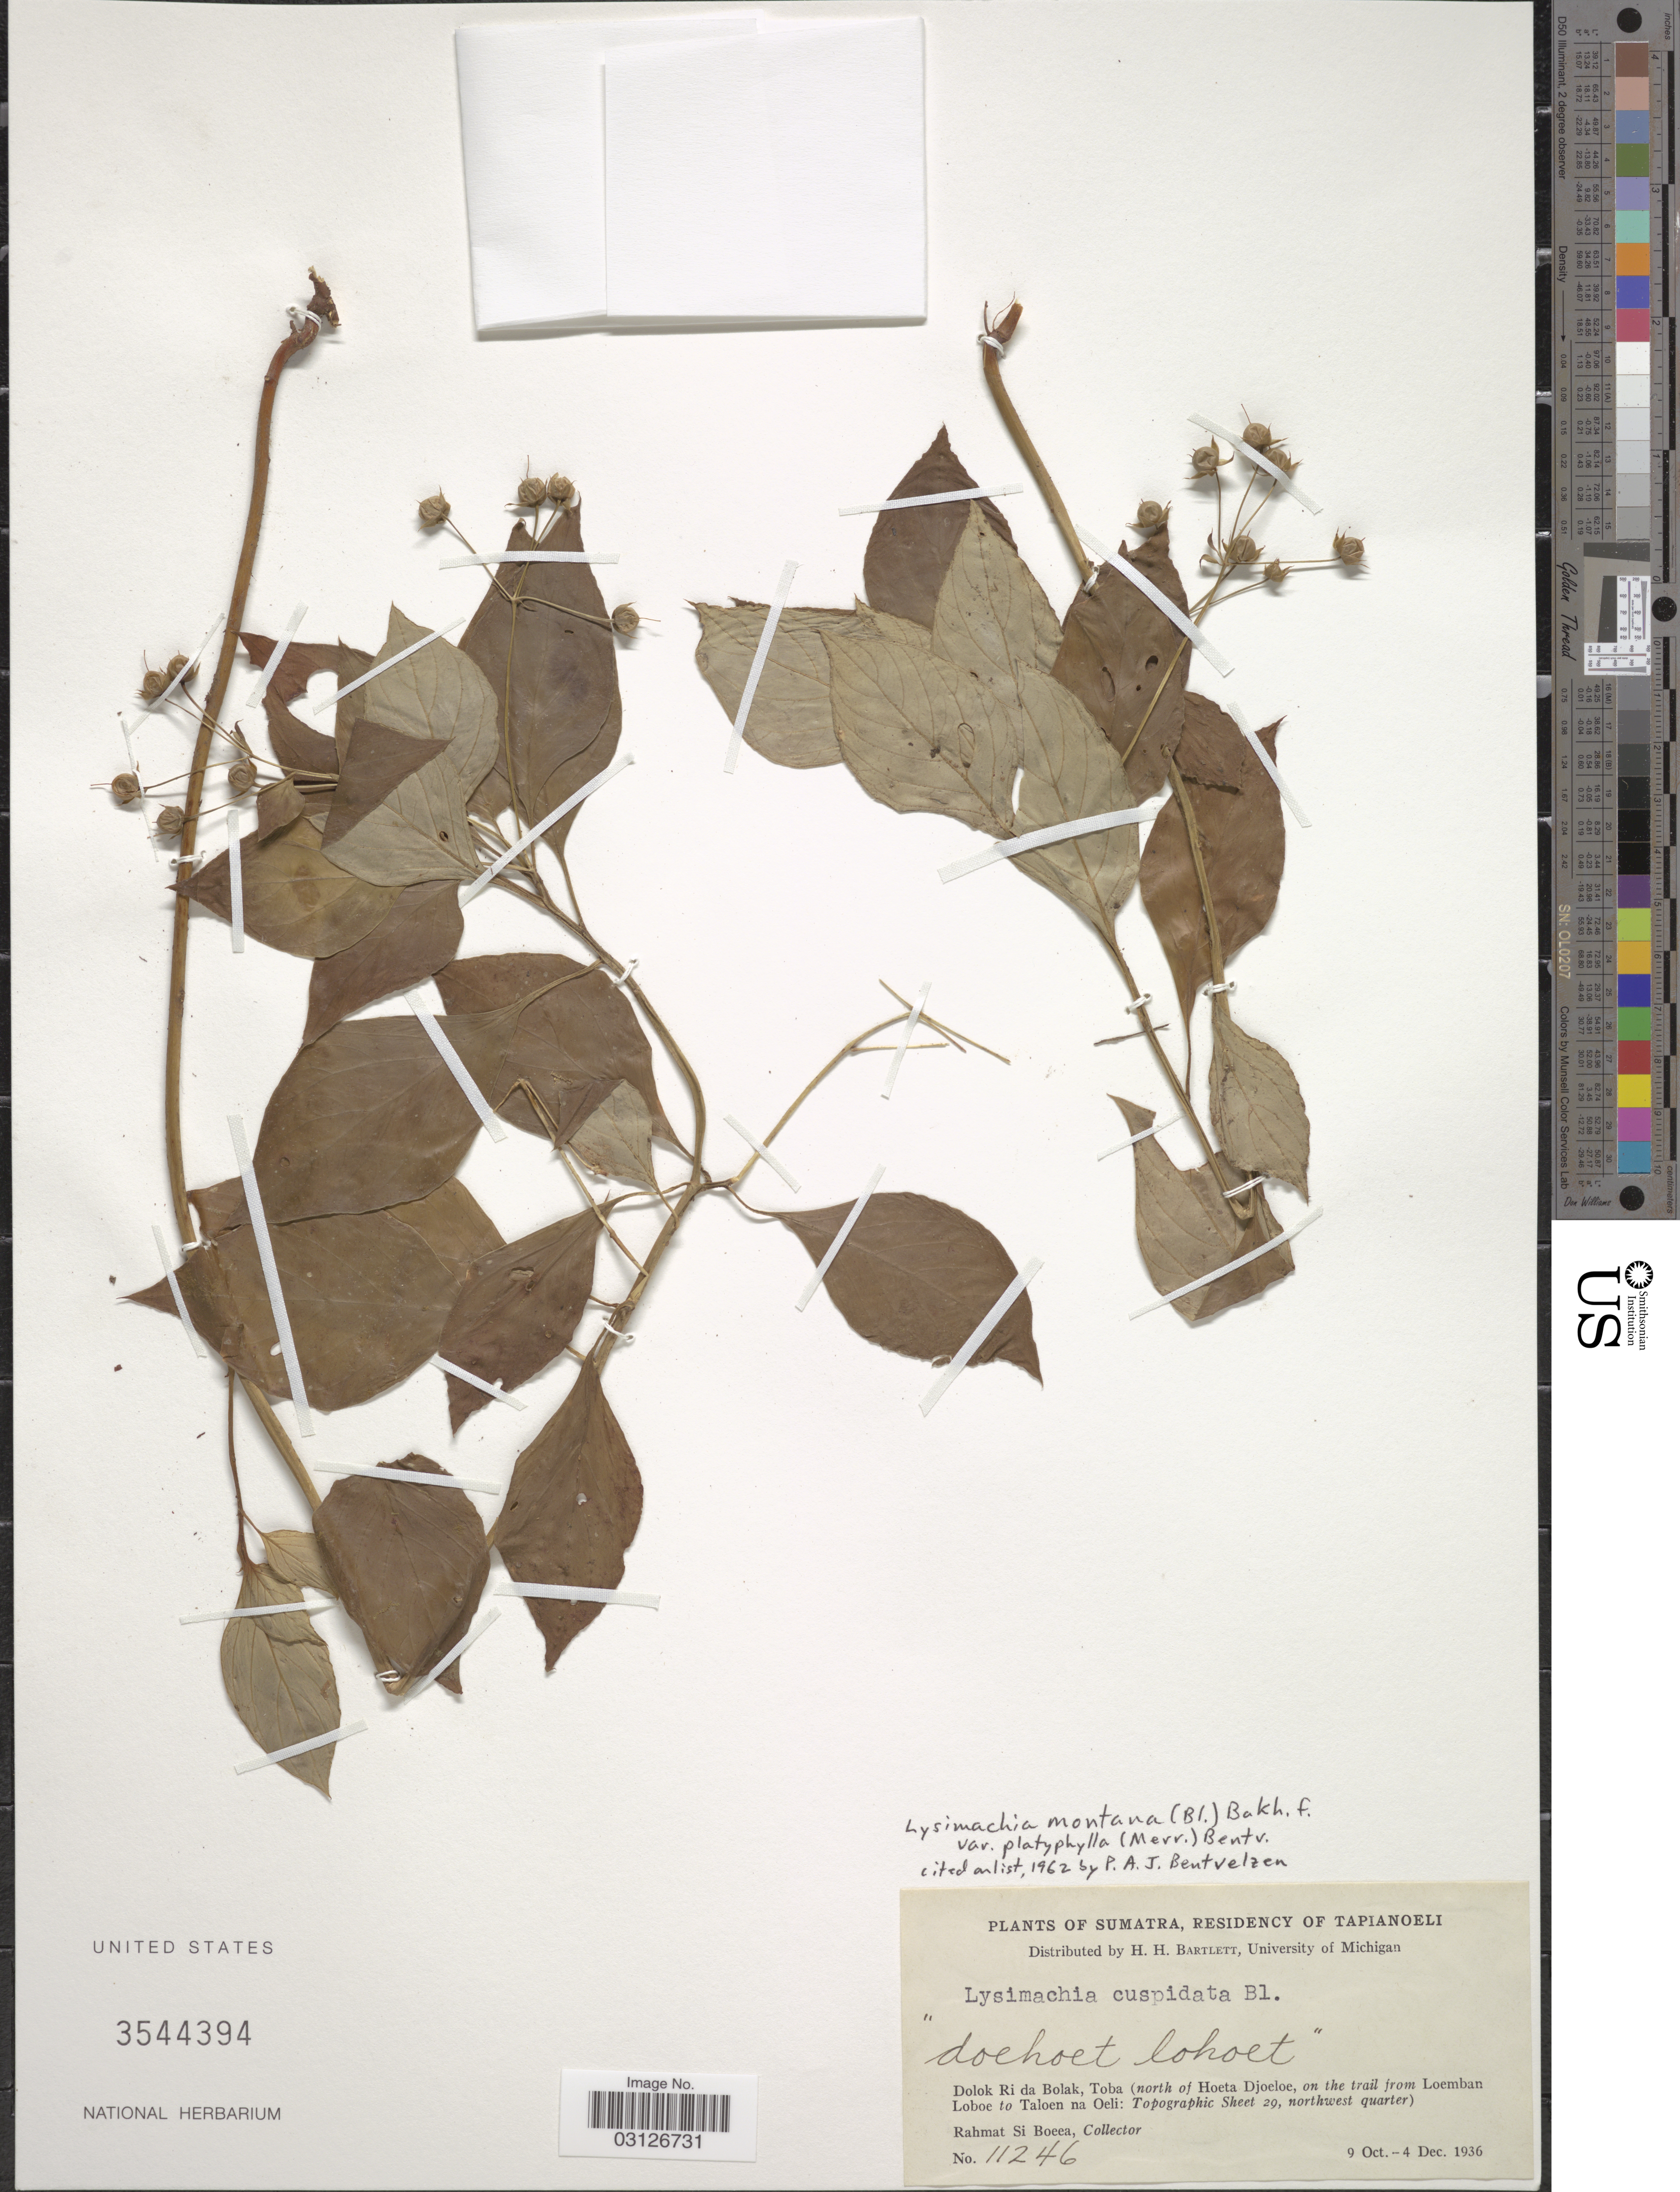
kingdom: Plantae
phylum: Tracheophyta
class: Magnoliopsida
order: Ericales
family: Primulaceae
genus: Lysimachia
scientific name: Lysimachia montana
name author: (Reinw.) Bakh. f. ex Bentv.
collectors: Rahmat Si Boeea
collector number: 11246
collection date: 1936-10-09/1936-12-04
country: Indonesia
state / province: Sumatra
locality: Residency of Tapianoeli. Dolok Ri da Bolak, Toba (north of Hoeta Djoeloe, on the trail from Loemban Loboe to Toloe to Taloen na Oeli: Topographic Sheet 29, northeast quarter).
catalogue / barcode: US 3544394